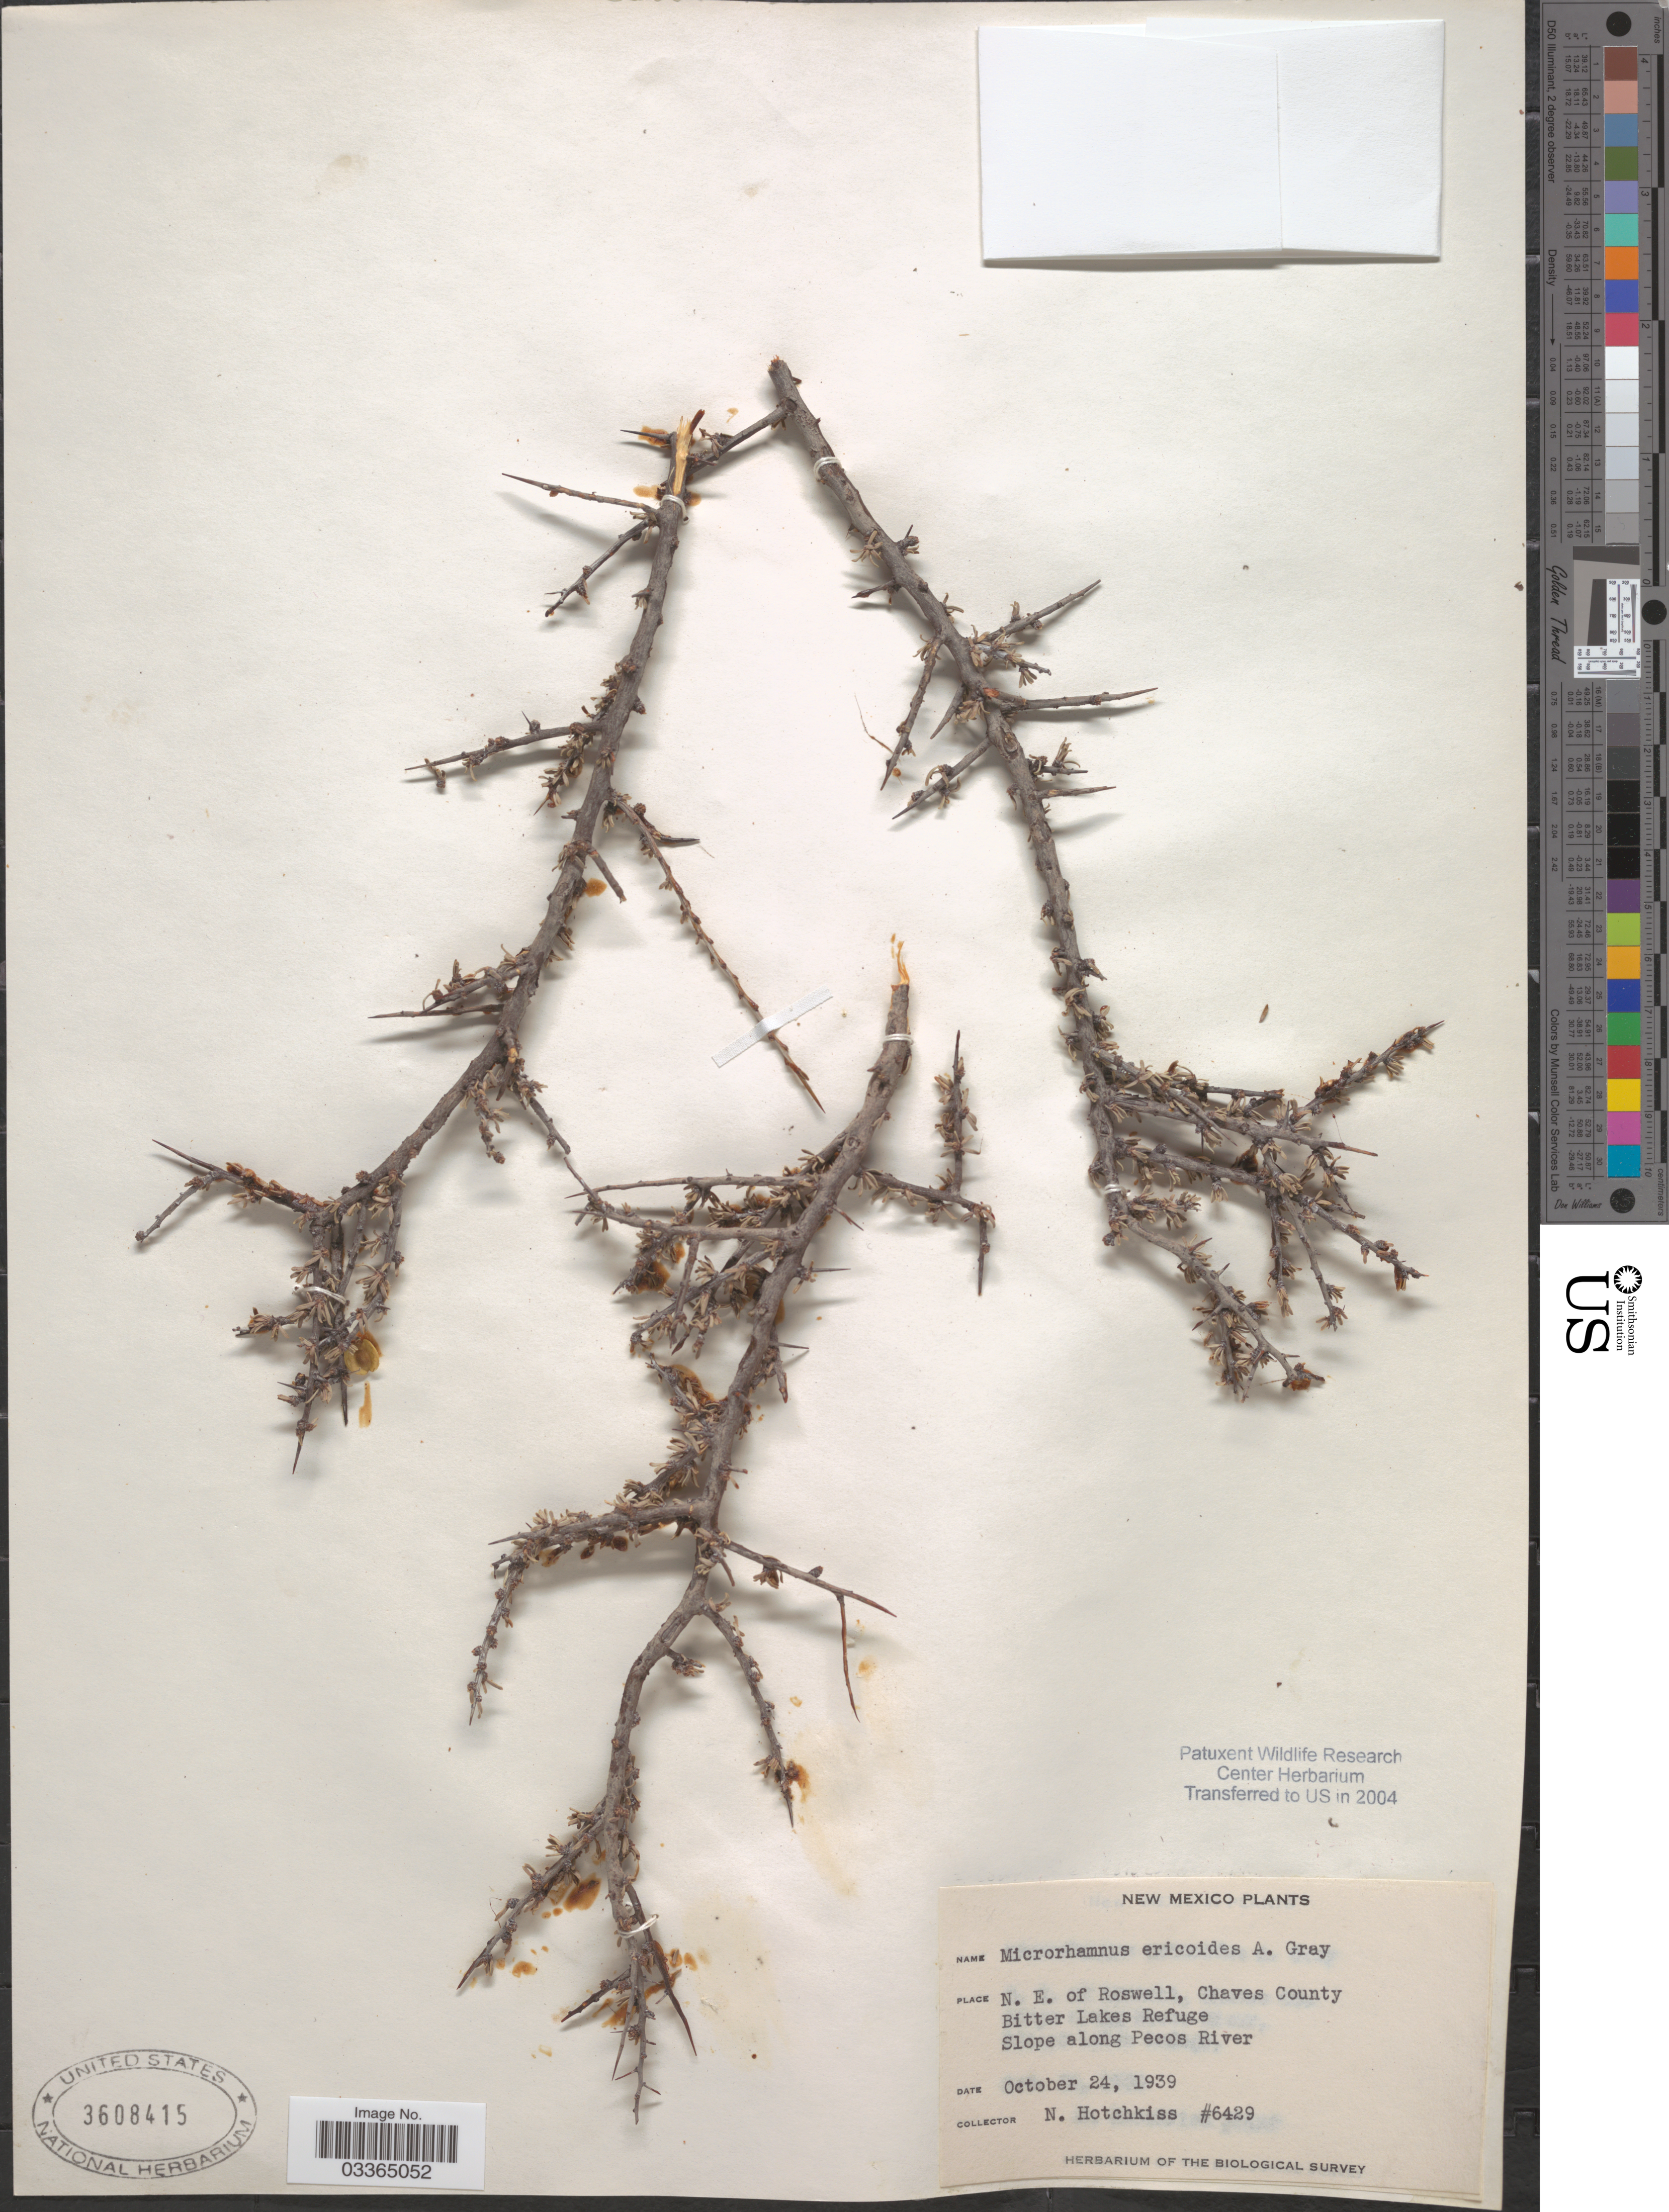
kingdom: Plantae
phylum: Tracheophyta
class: Magnoliopsida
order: Rosales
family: Rhamnaceae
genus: Condalia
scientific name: Condalia ericoides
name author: (A. Gray) M.C. Johnst.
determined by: Strong, Mark T., (BOT), Smithsonian Institution - National Museum of Natural History (UNITED STATES)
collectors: N. Hotchkiss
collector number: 6429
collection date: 1939-10-24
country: United States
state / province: New Mexico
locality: N.E. of Roswell, Chaves County, Bitter Lakes Refuge, Slope along Pecos River.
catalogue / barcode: US 3608415